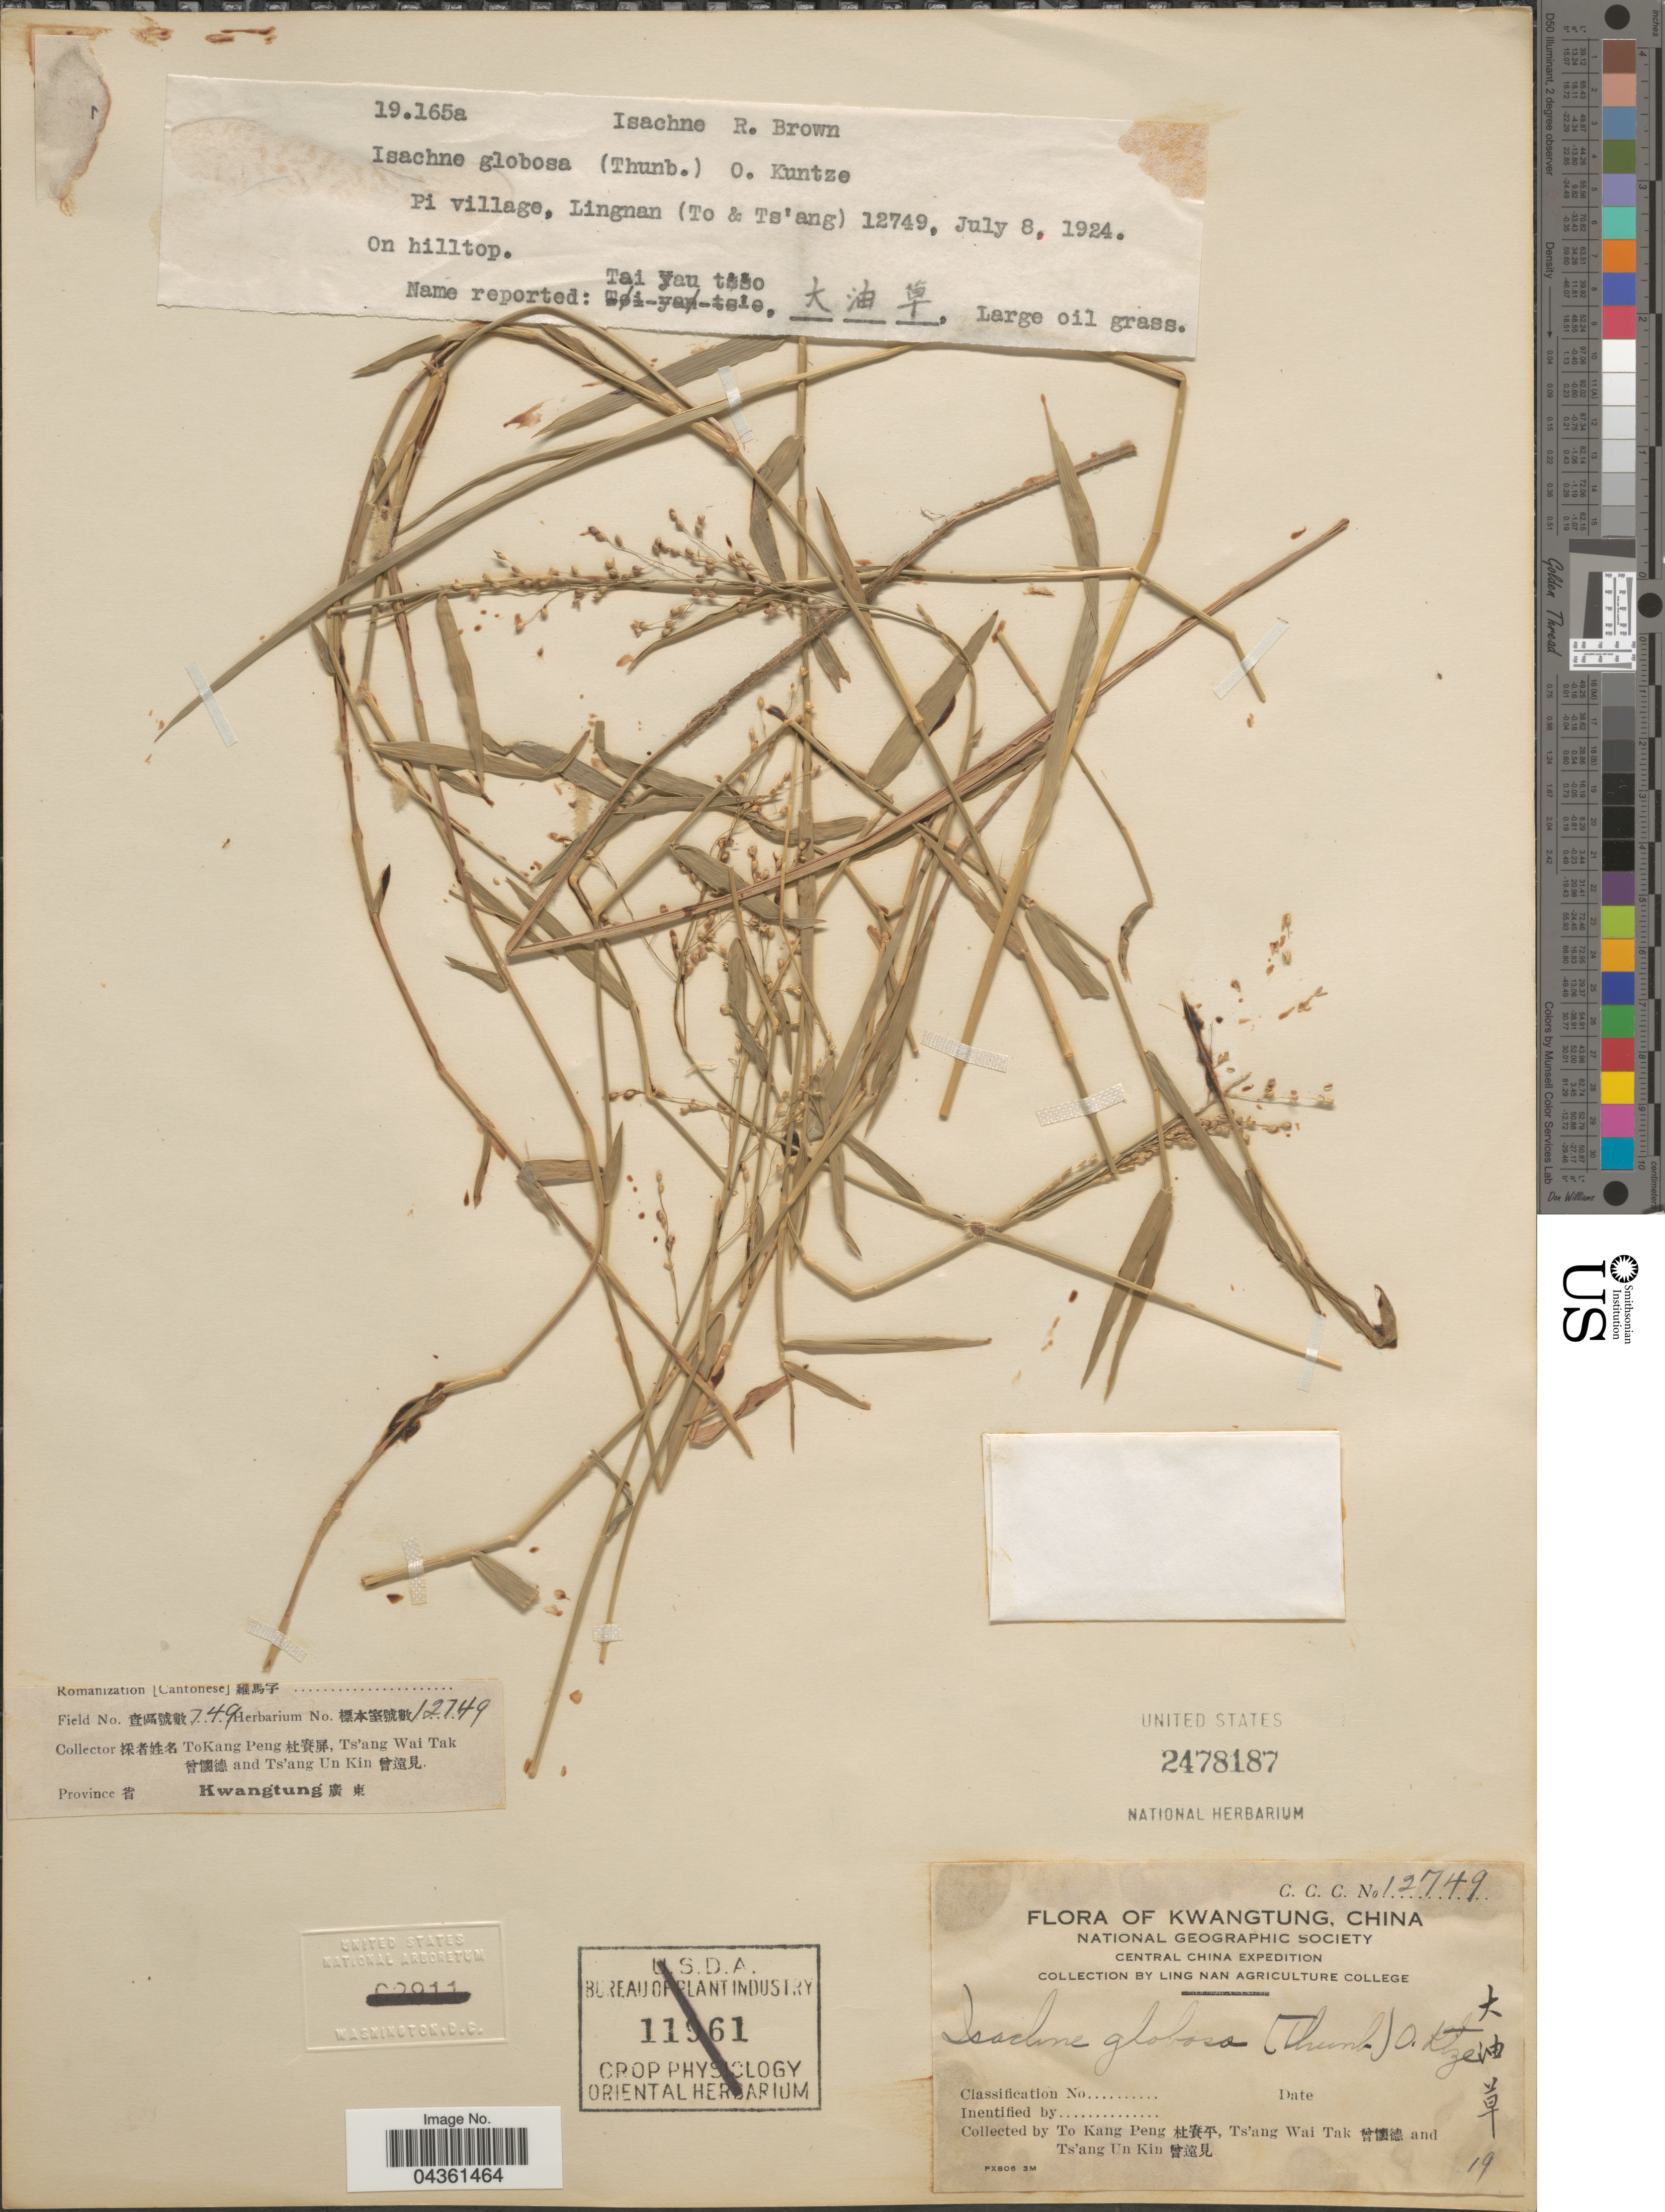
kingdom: Plantae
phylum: Tracheophyta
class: Liliopsida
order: Poales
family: Poaceae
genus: Isachne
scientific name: Isachne globosa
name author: (Thunb.) Kuntze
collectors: T. K. Peng, W. T. Tsang & Ts' Ang Un Kin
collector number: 749/12749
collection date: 1924-07-08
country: China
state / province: Guangdong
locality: Pi village, Lingnan. Kwangtung. Central China Expedition.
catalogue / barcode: US 2478187